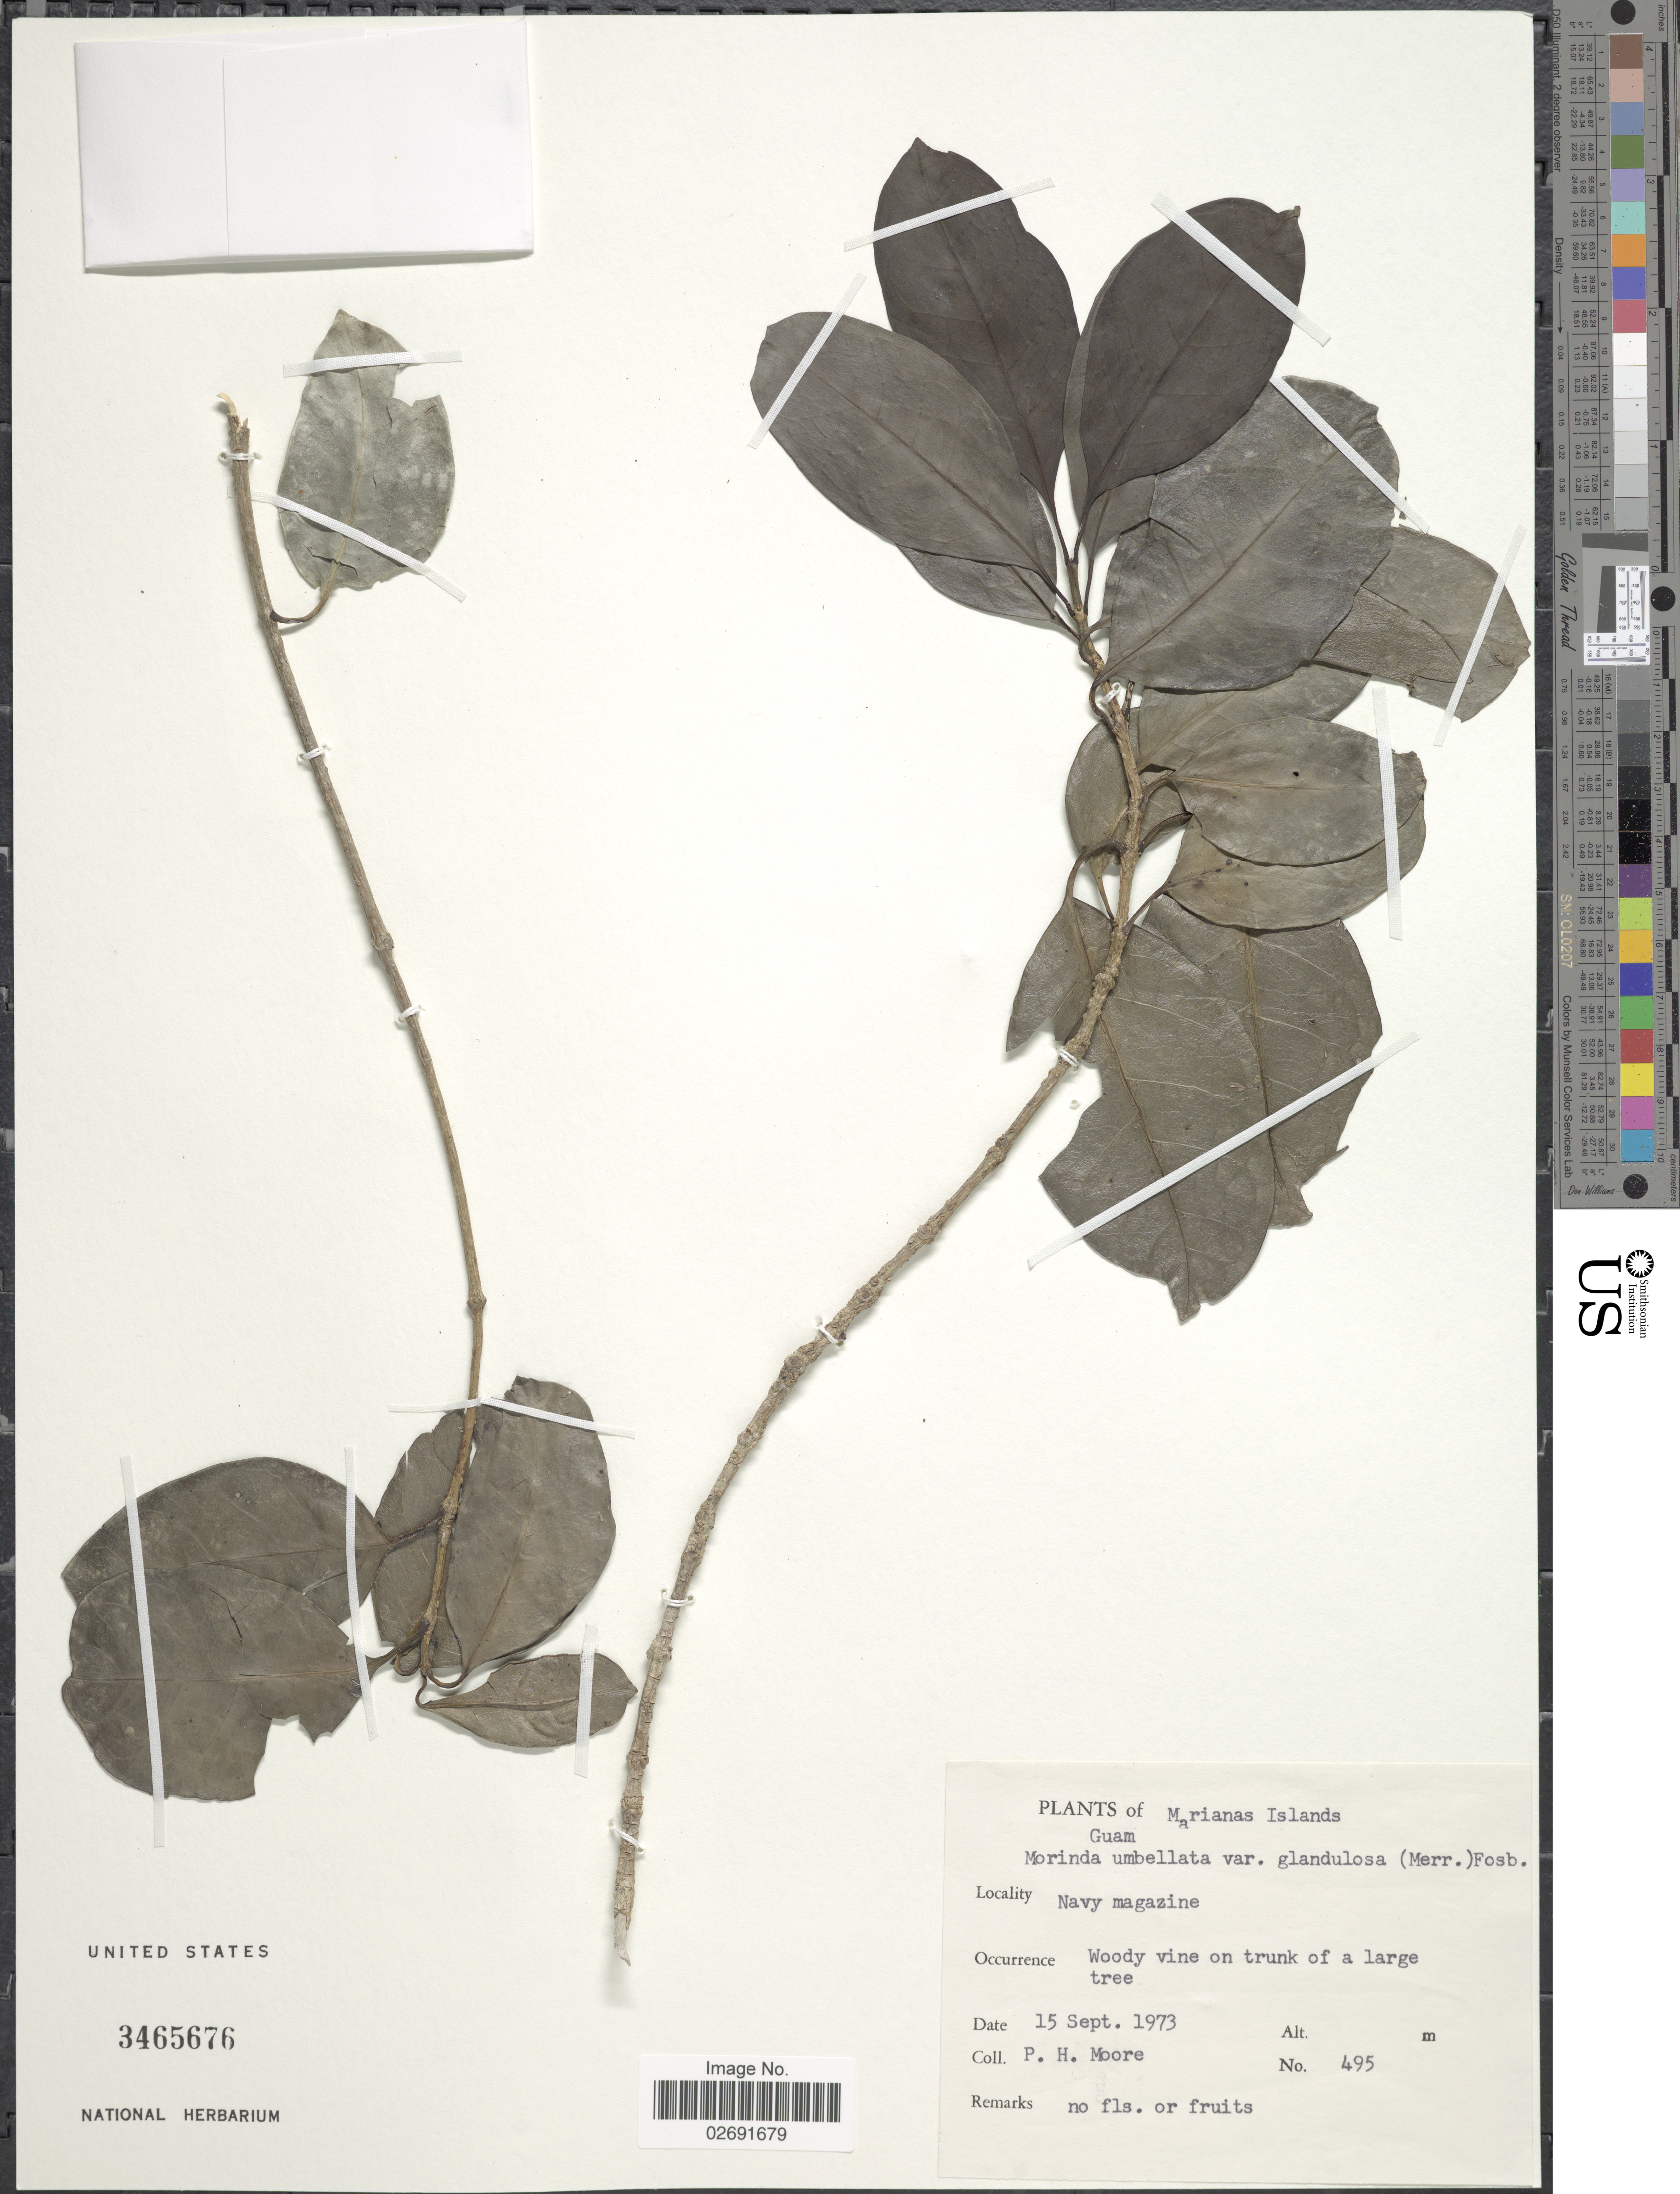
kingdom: Plantae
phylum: Tracheophyta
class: Magnoliopsida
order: Gentianales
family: Rubiaceae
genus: Gynochthodes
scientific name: Gynochthodes myrtifolia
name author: (A. Gray) Razafim. & B. Bremer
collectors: P. H. Moore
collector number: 495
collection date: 1973-09-15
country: Guam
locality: Marianas Islands. Navy magazine.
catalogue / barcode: US 3465676